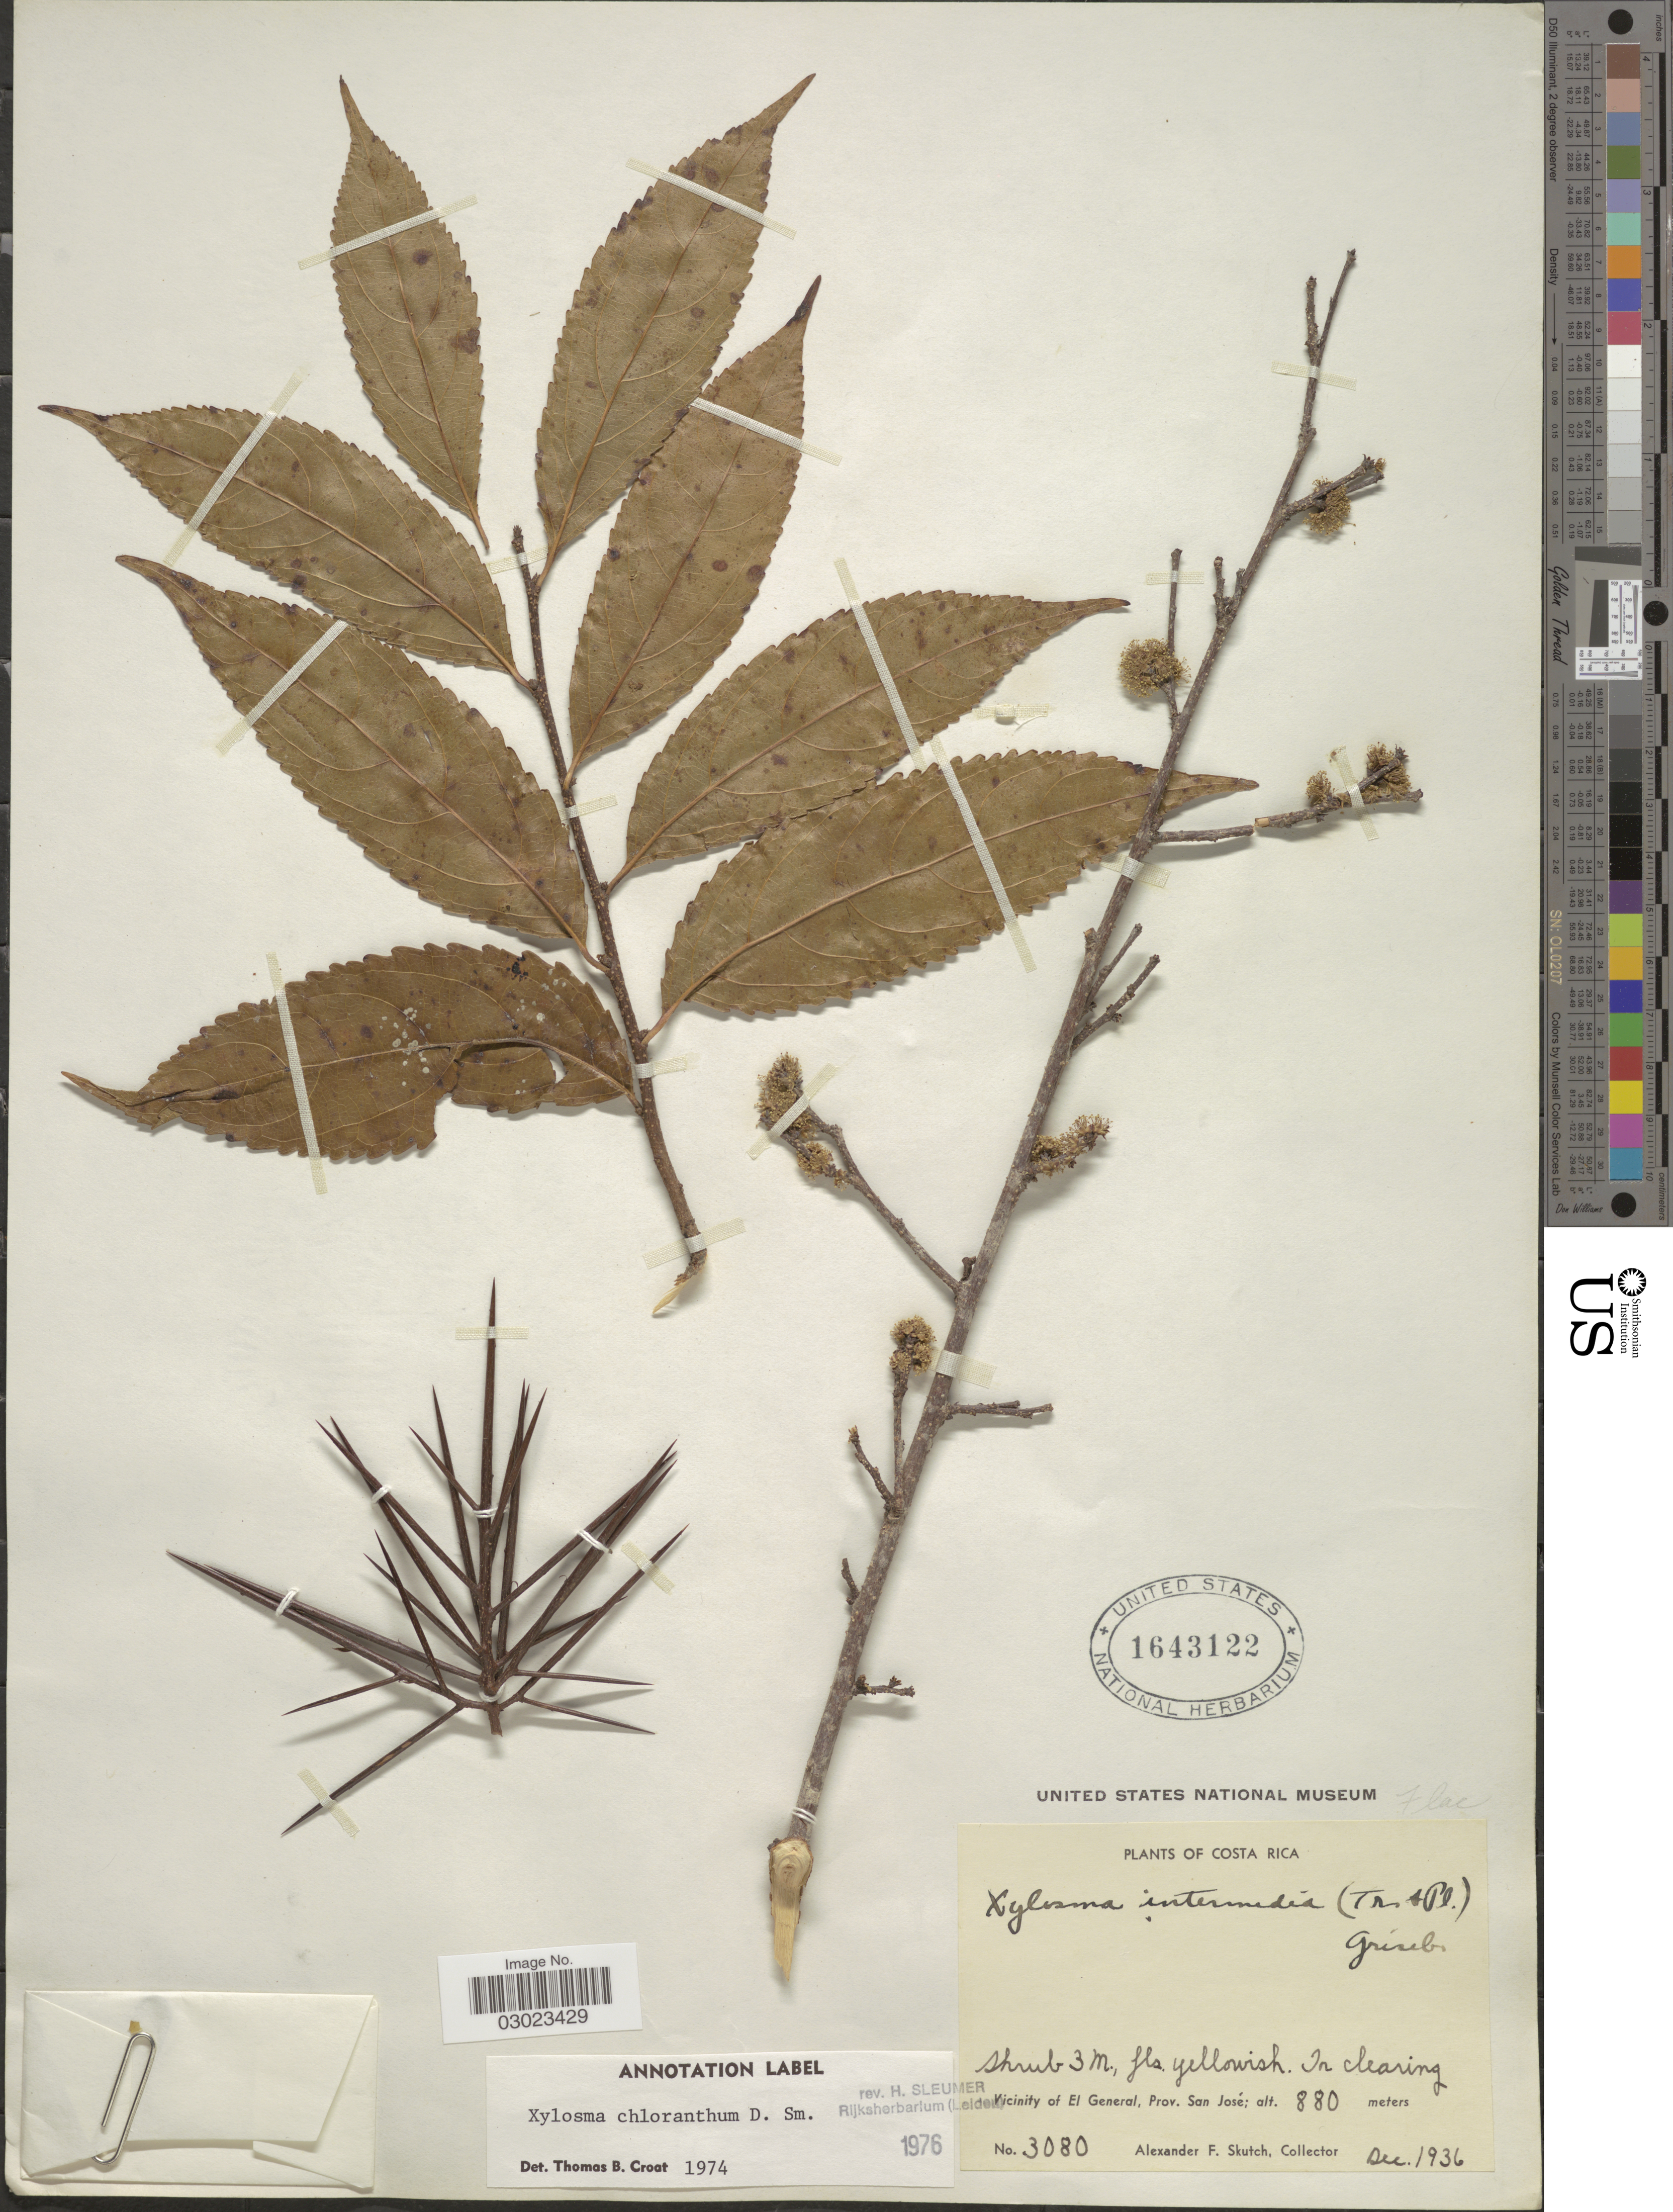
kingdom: Plantae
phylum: Tracheophyta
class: Magnoliopsida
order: Malpighiales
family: Salicaceae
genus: Xylosma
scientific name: Xylosma chlorantha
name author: Donn. Sm.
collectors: A. F. Skutch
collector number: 3080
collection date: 1936-12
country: Costa Rica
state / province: San José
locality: Vicinity of El General, Prov. San José.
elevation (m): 880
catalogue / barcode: US 1643122